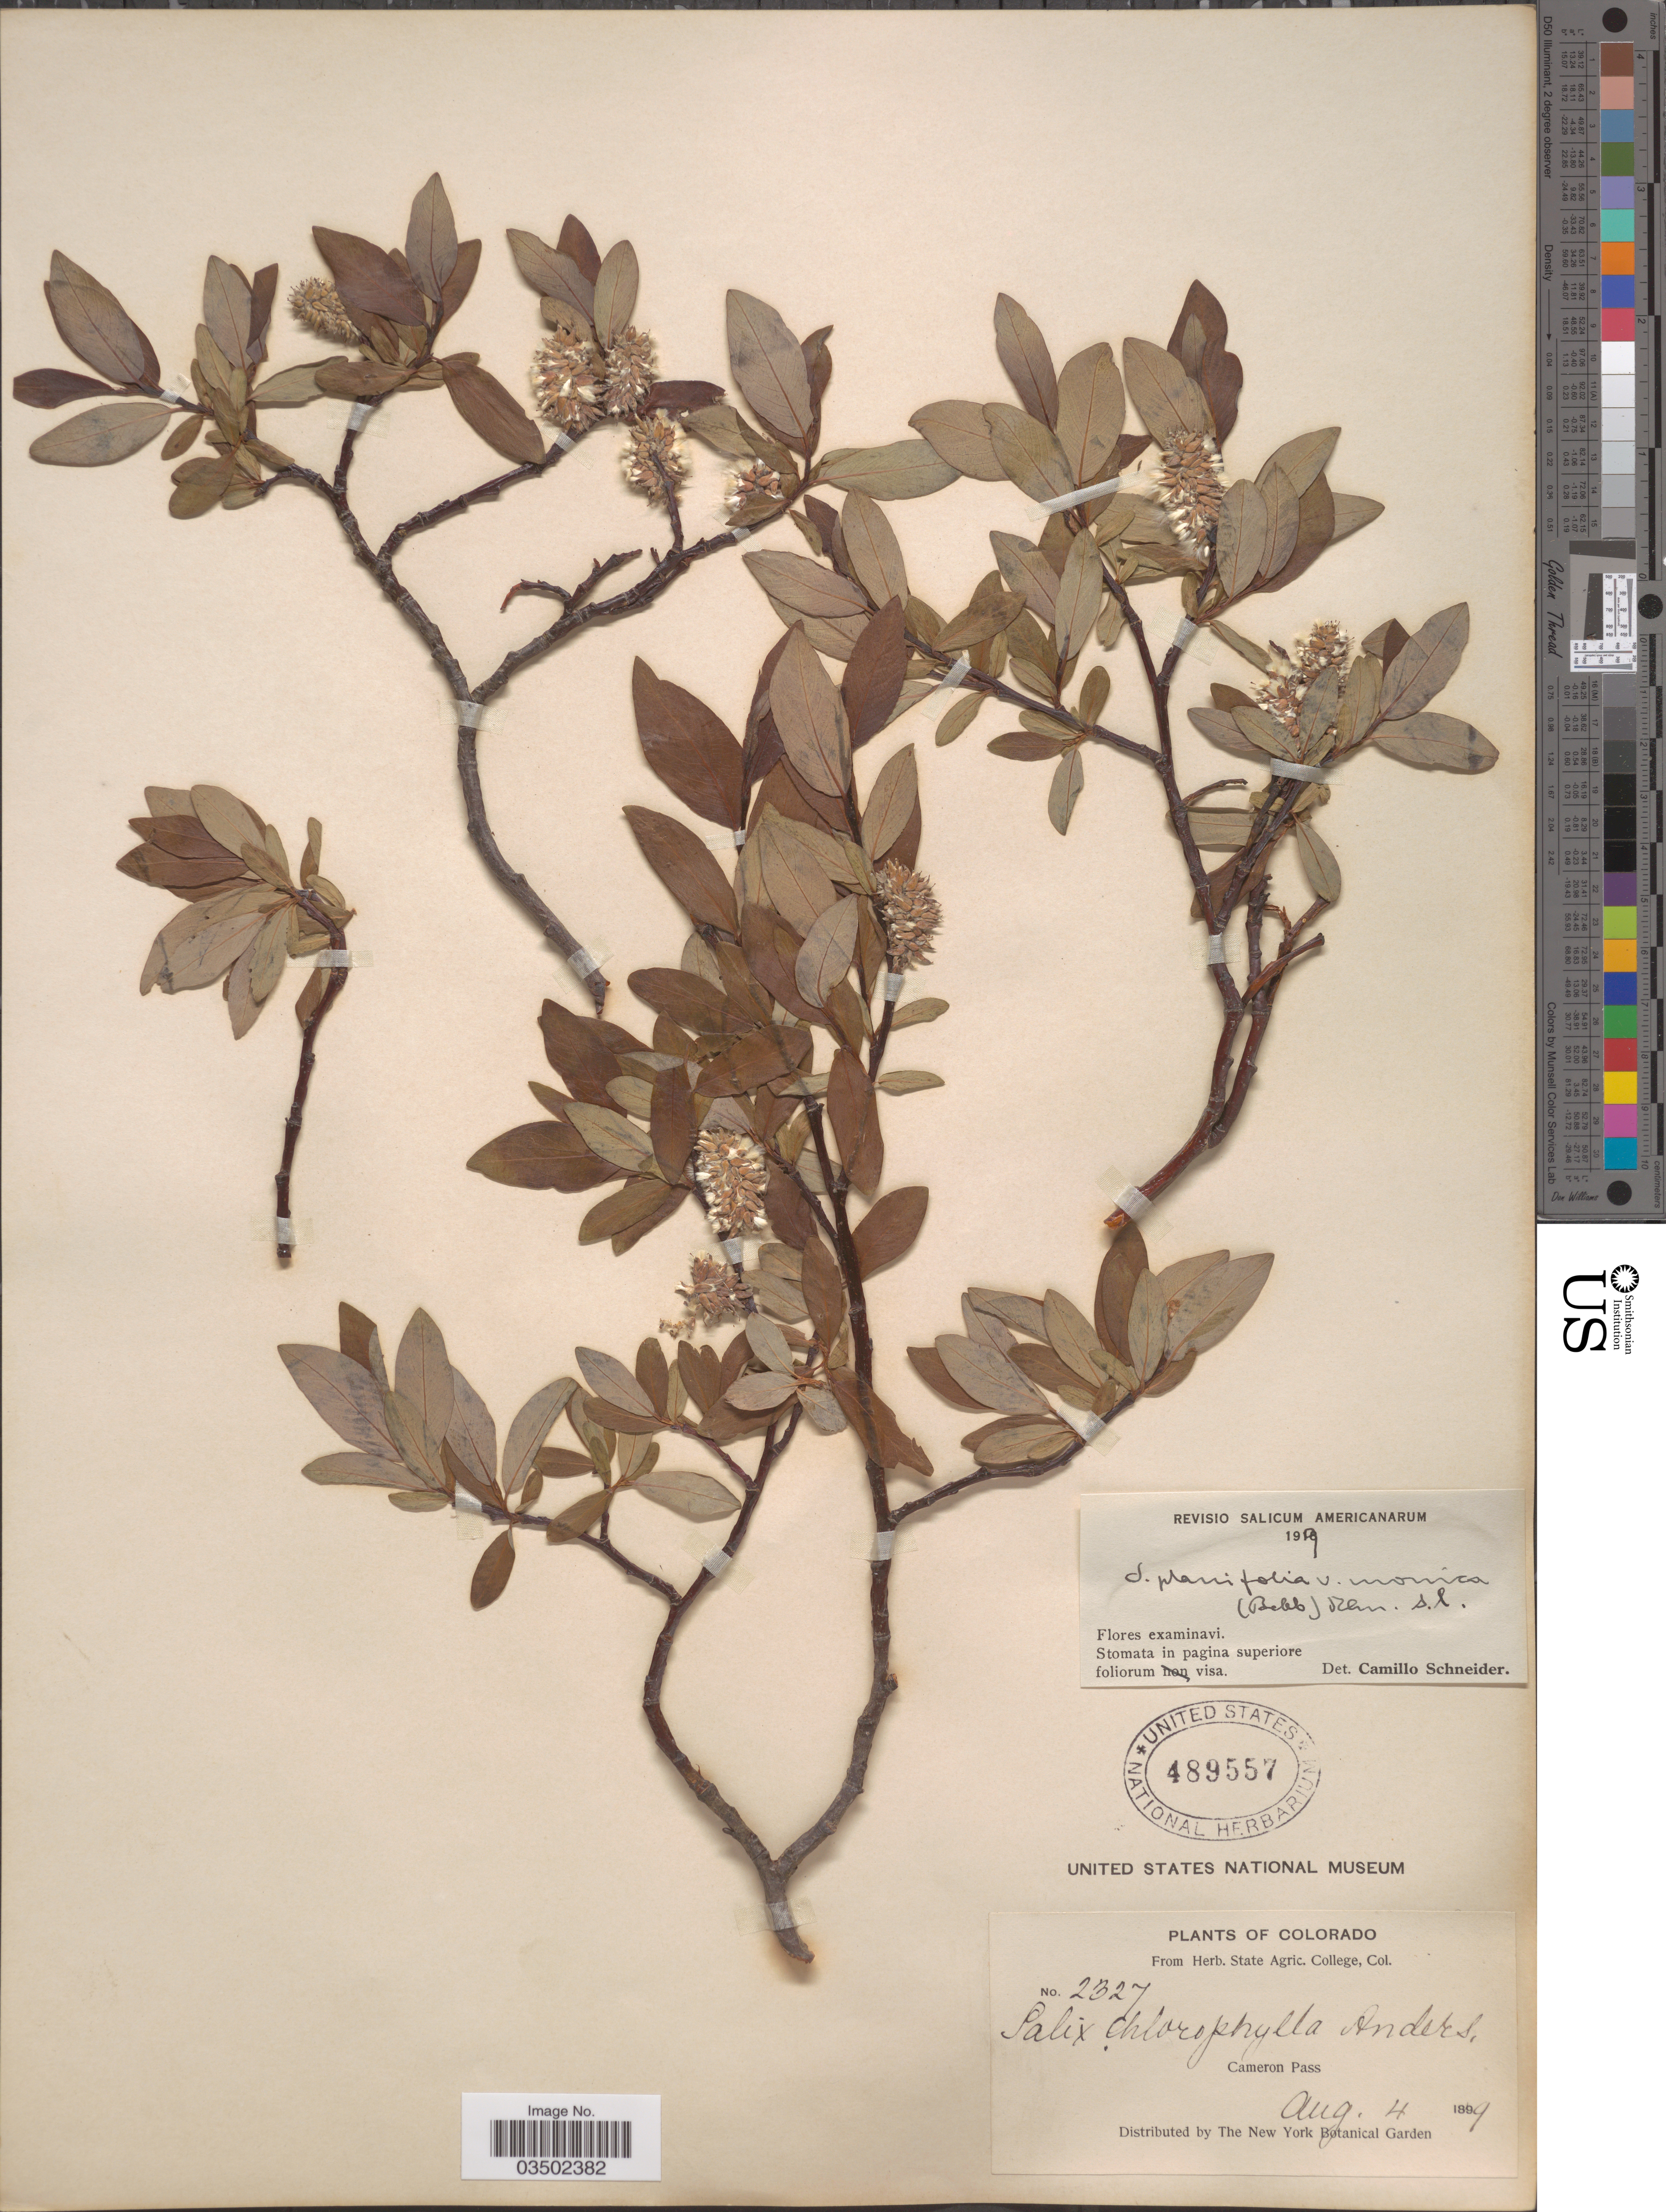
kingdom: Plantae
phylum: Tracheophyta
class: Magnoliopsida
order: Malpighiales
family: Salicaceae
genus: Salix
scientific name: Salix planifolia var. monica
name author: (Bebb) C.K. Schneid.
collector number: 2327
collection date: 1899-08-04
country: United States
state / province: Colorado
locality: Cameron Pass.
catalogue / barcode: US 489557